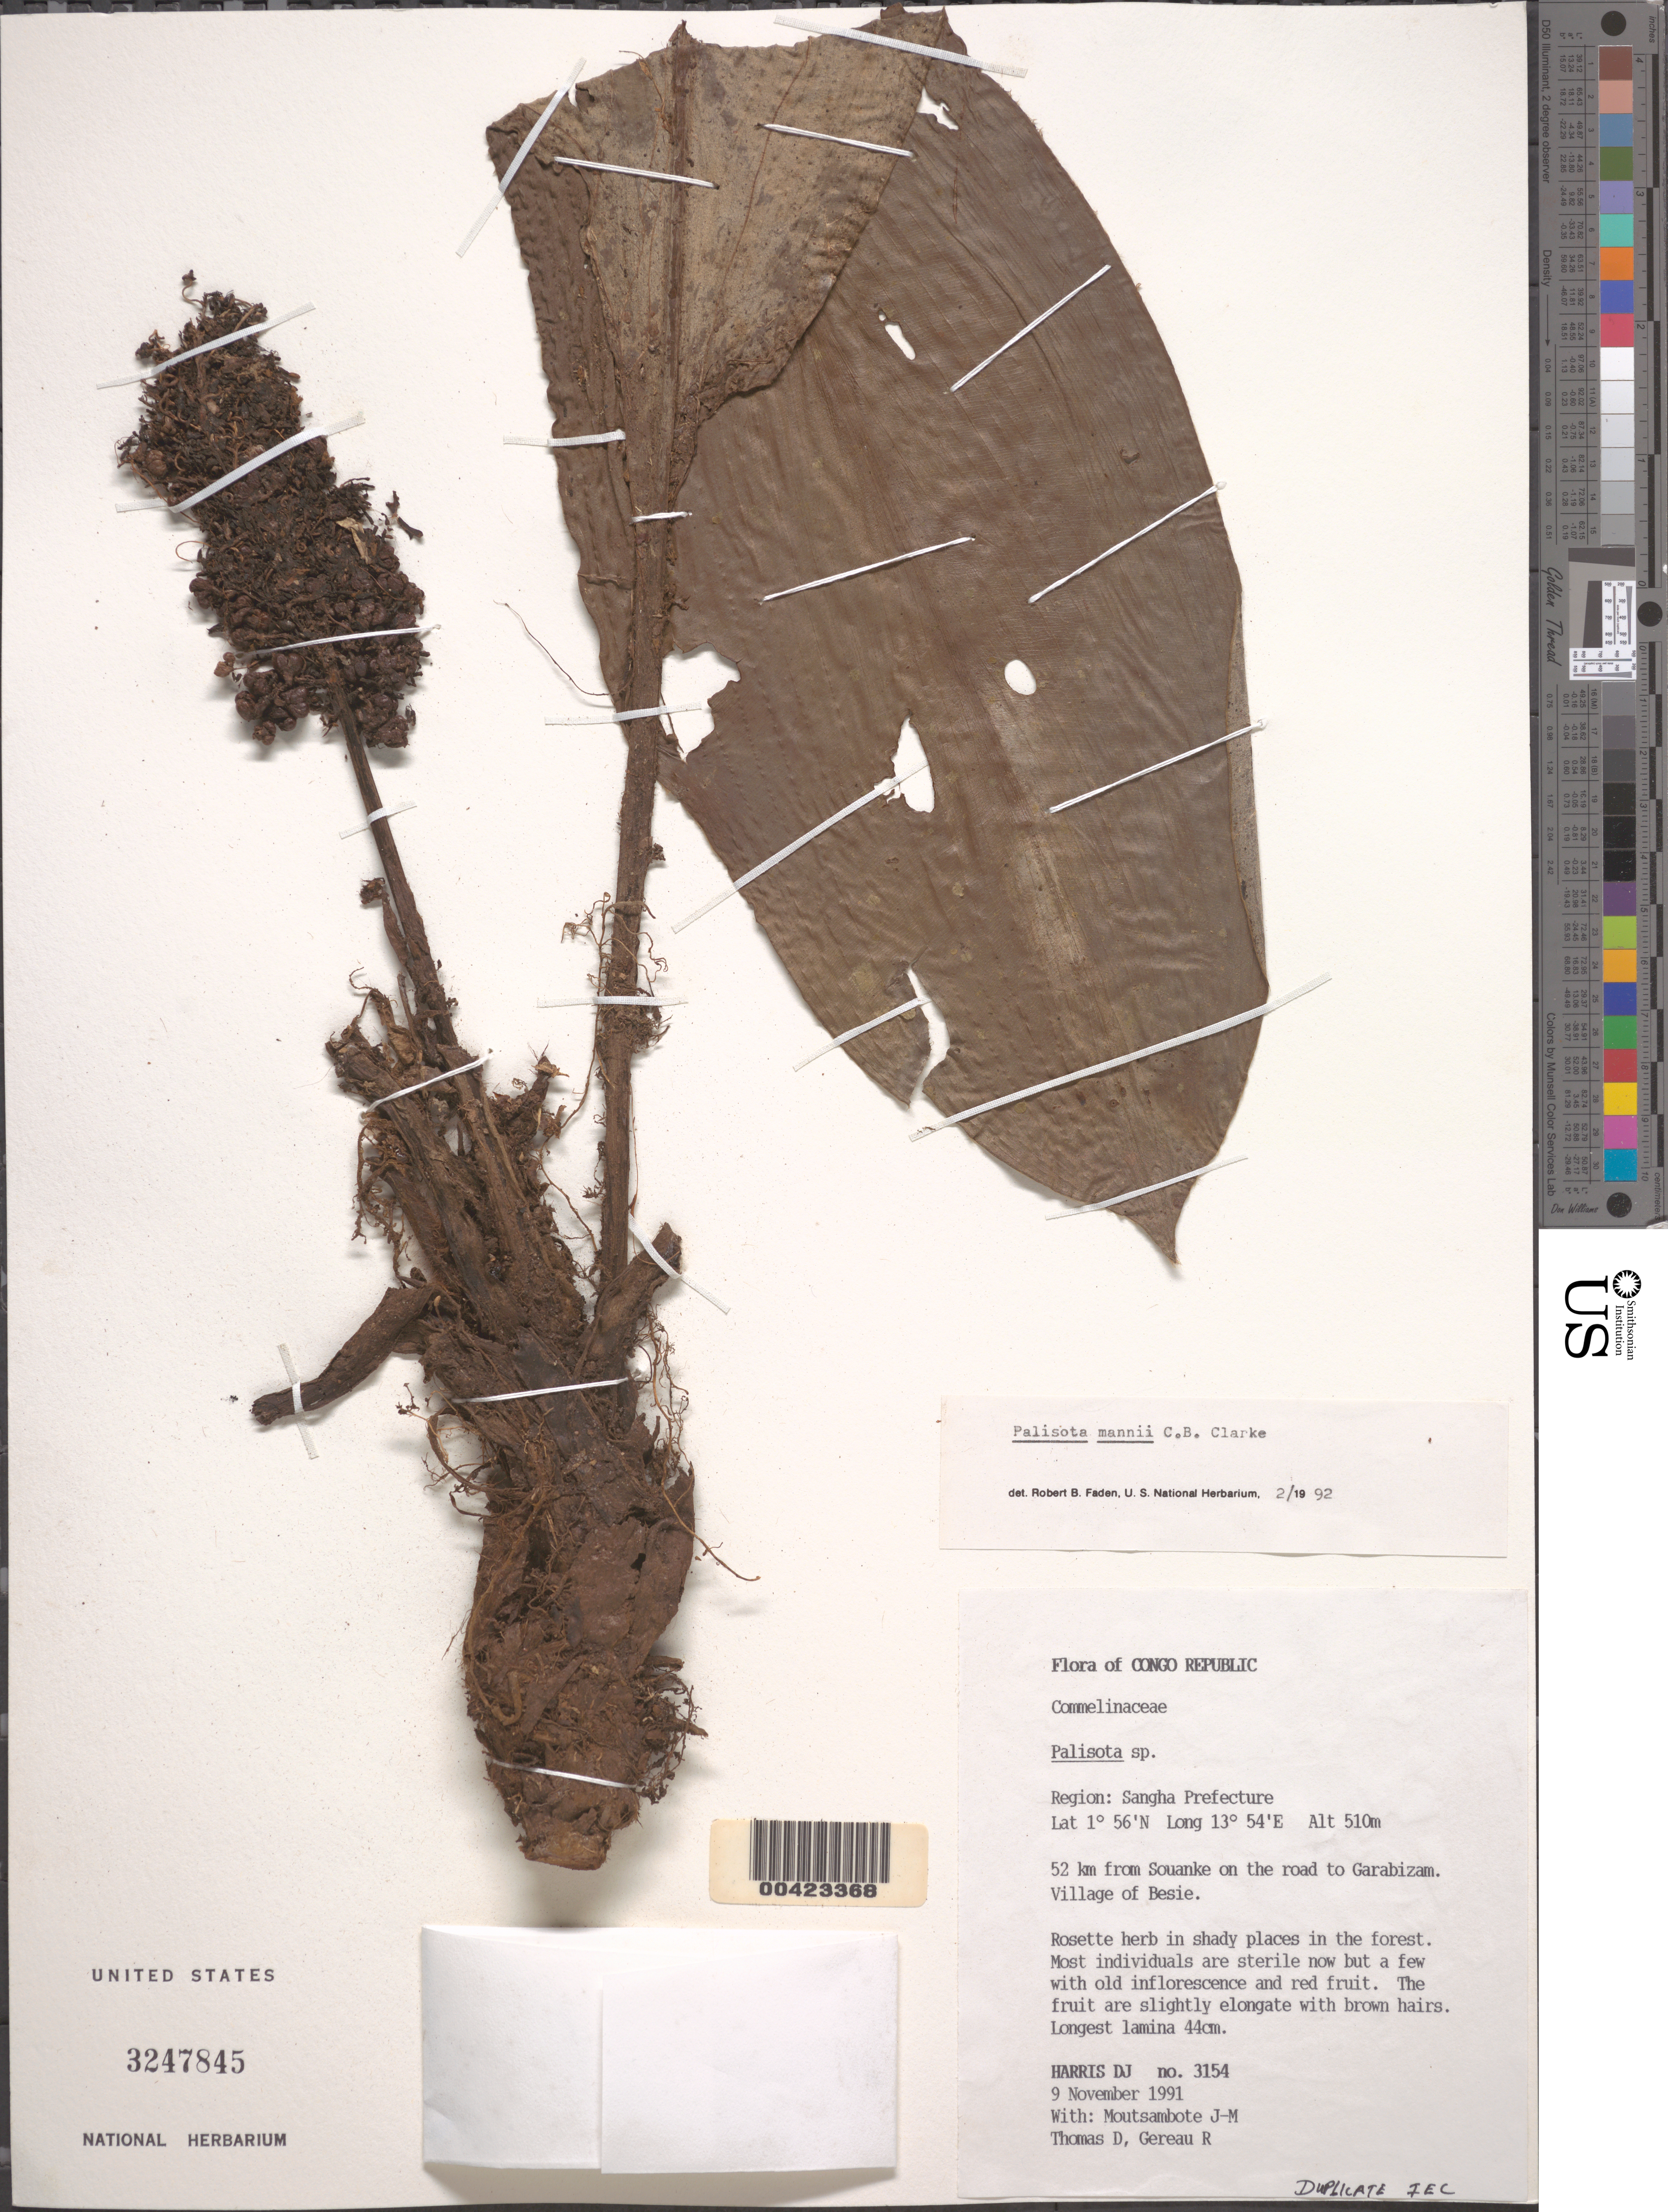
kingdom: Plantae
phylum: Tracheophyta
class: Liliopsida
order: Commelinales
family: Commelinaceae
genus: Palisota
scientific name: Palisota mannii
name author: C.B. Clarke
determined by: Faden, Robert B., (US), Smithsonian Institution - National Museum of Natural History (UNITED STATES)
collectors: D. J. Harris, J. Moutsambote, D. Thomas & R. E. Gereau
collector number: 3154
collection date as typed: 09 Nov 1991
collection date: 1991-11-09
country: Congo, Republic of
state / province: Sangha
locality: Souanke on road to Garabinzam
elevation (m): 510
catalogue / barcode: US 3247845